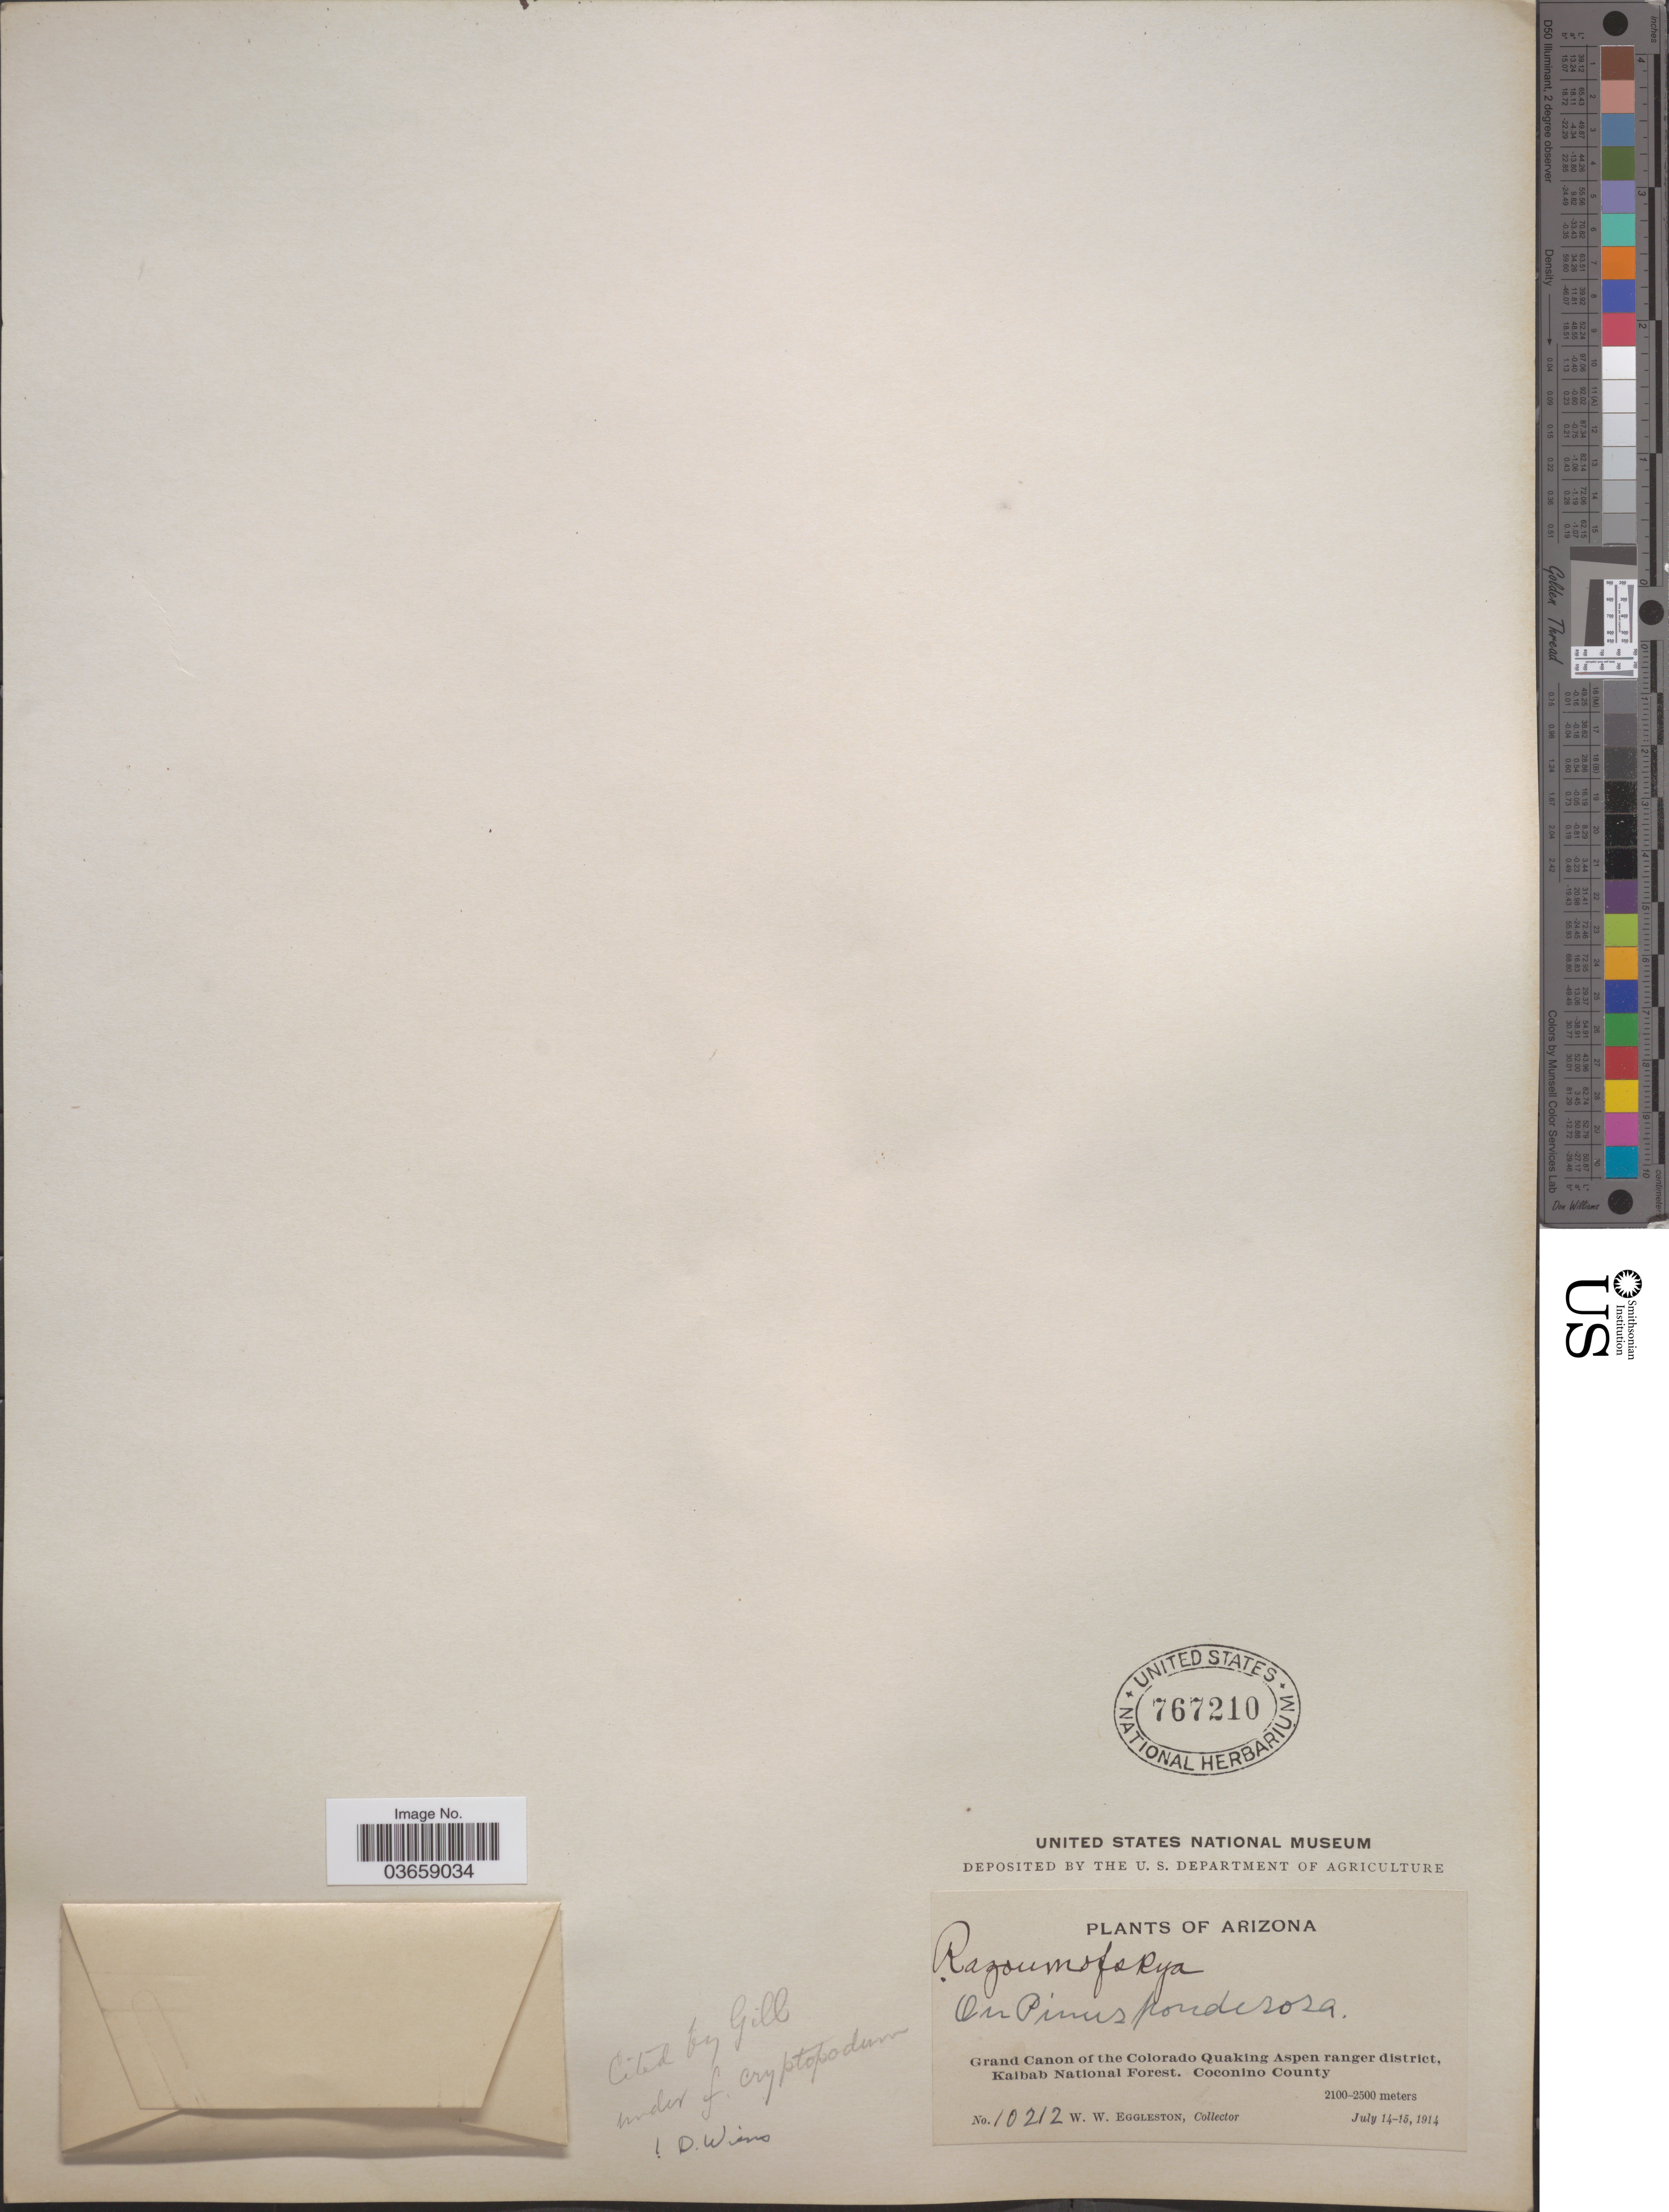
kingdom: Plantae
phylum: Tracheophyta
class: Magnoliopsida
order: Santalales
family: Viscaceae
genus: Arceuthobium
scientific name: Arceuthobium vaginatum f. cryptopodum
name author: (Engelm.) L.S. Gill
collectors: W. W. Eggleston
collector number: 10212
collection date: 1914-07-14/1914-07-15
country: United States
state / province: Arizona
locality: Grand Canon of the Colorado Qauking Aspen ranger district, Kaibab National Forest. Coconino County.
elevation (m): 2100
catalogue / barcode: US 767210